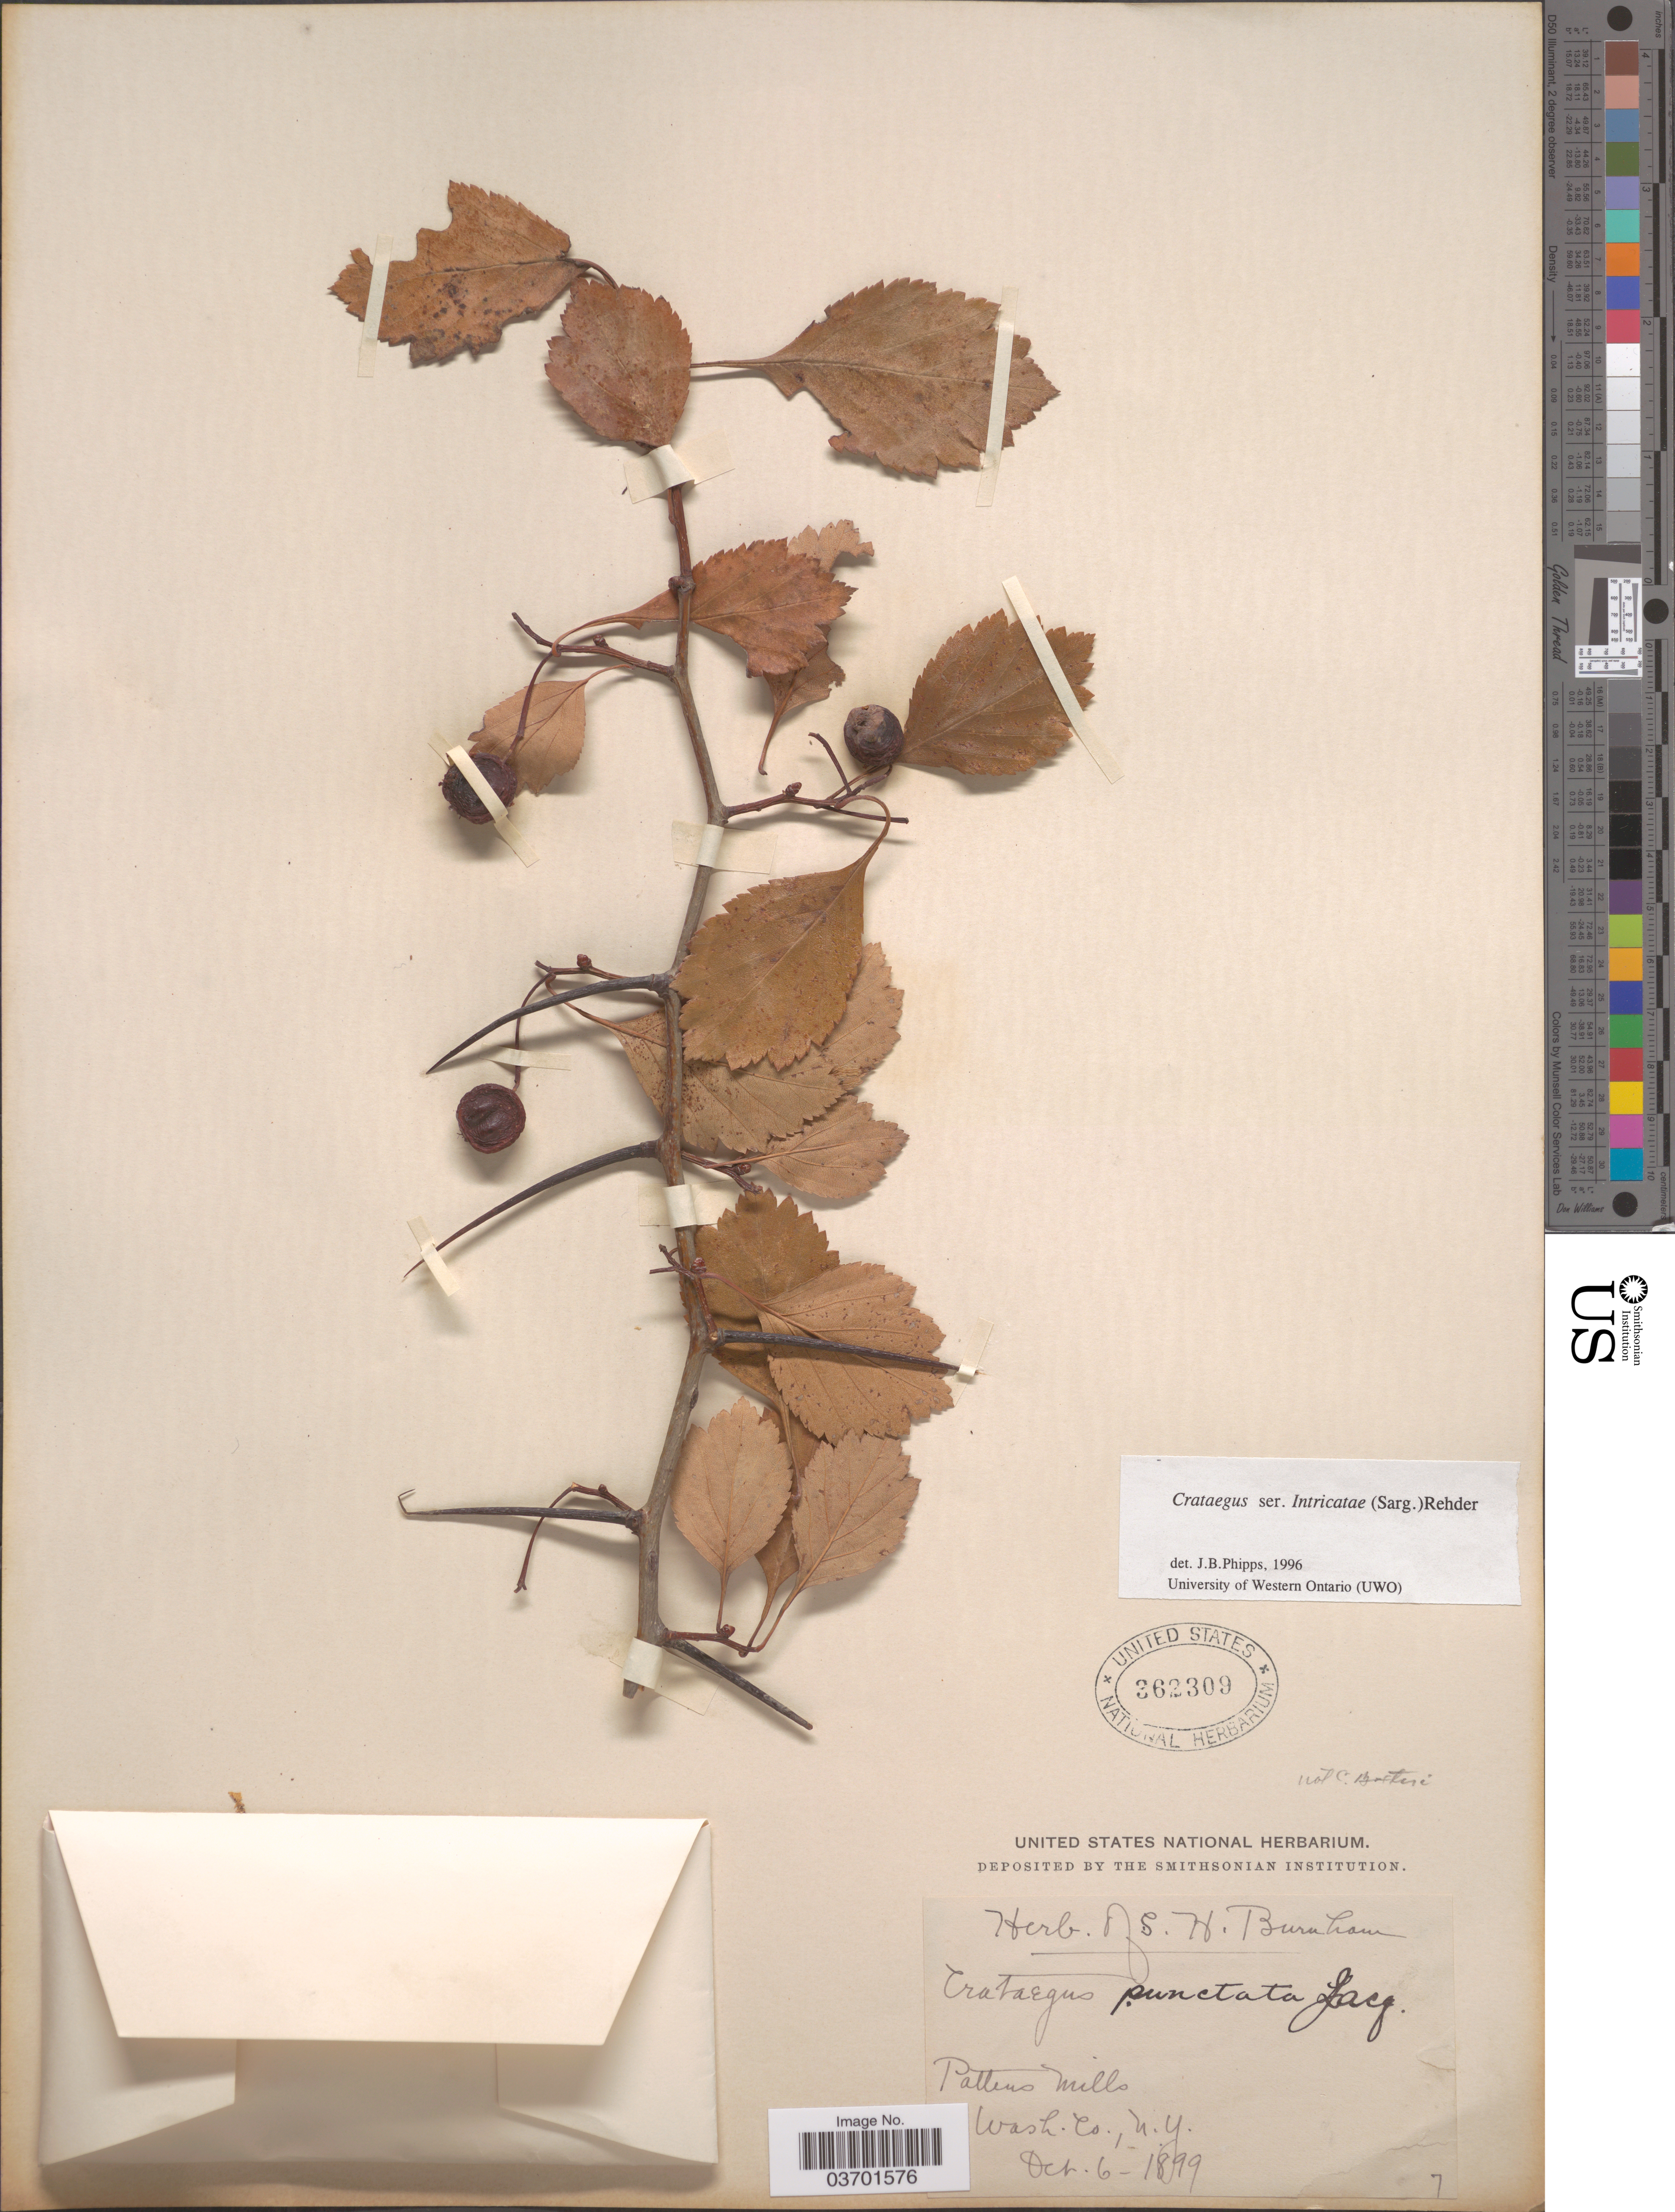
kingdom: Plantae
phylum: Tracheophyta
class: Magnoliopsida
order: Rosales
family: Rosaceae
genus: Crataegus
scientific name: Crataegus punctata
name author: Jacq.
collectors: ex herb. S.H. Burnham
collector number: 7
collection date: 1899-10-06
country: United States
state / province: New York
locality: Pattens Mills. Wash. Co.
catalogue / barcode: US 362309